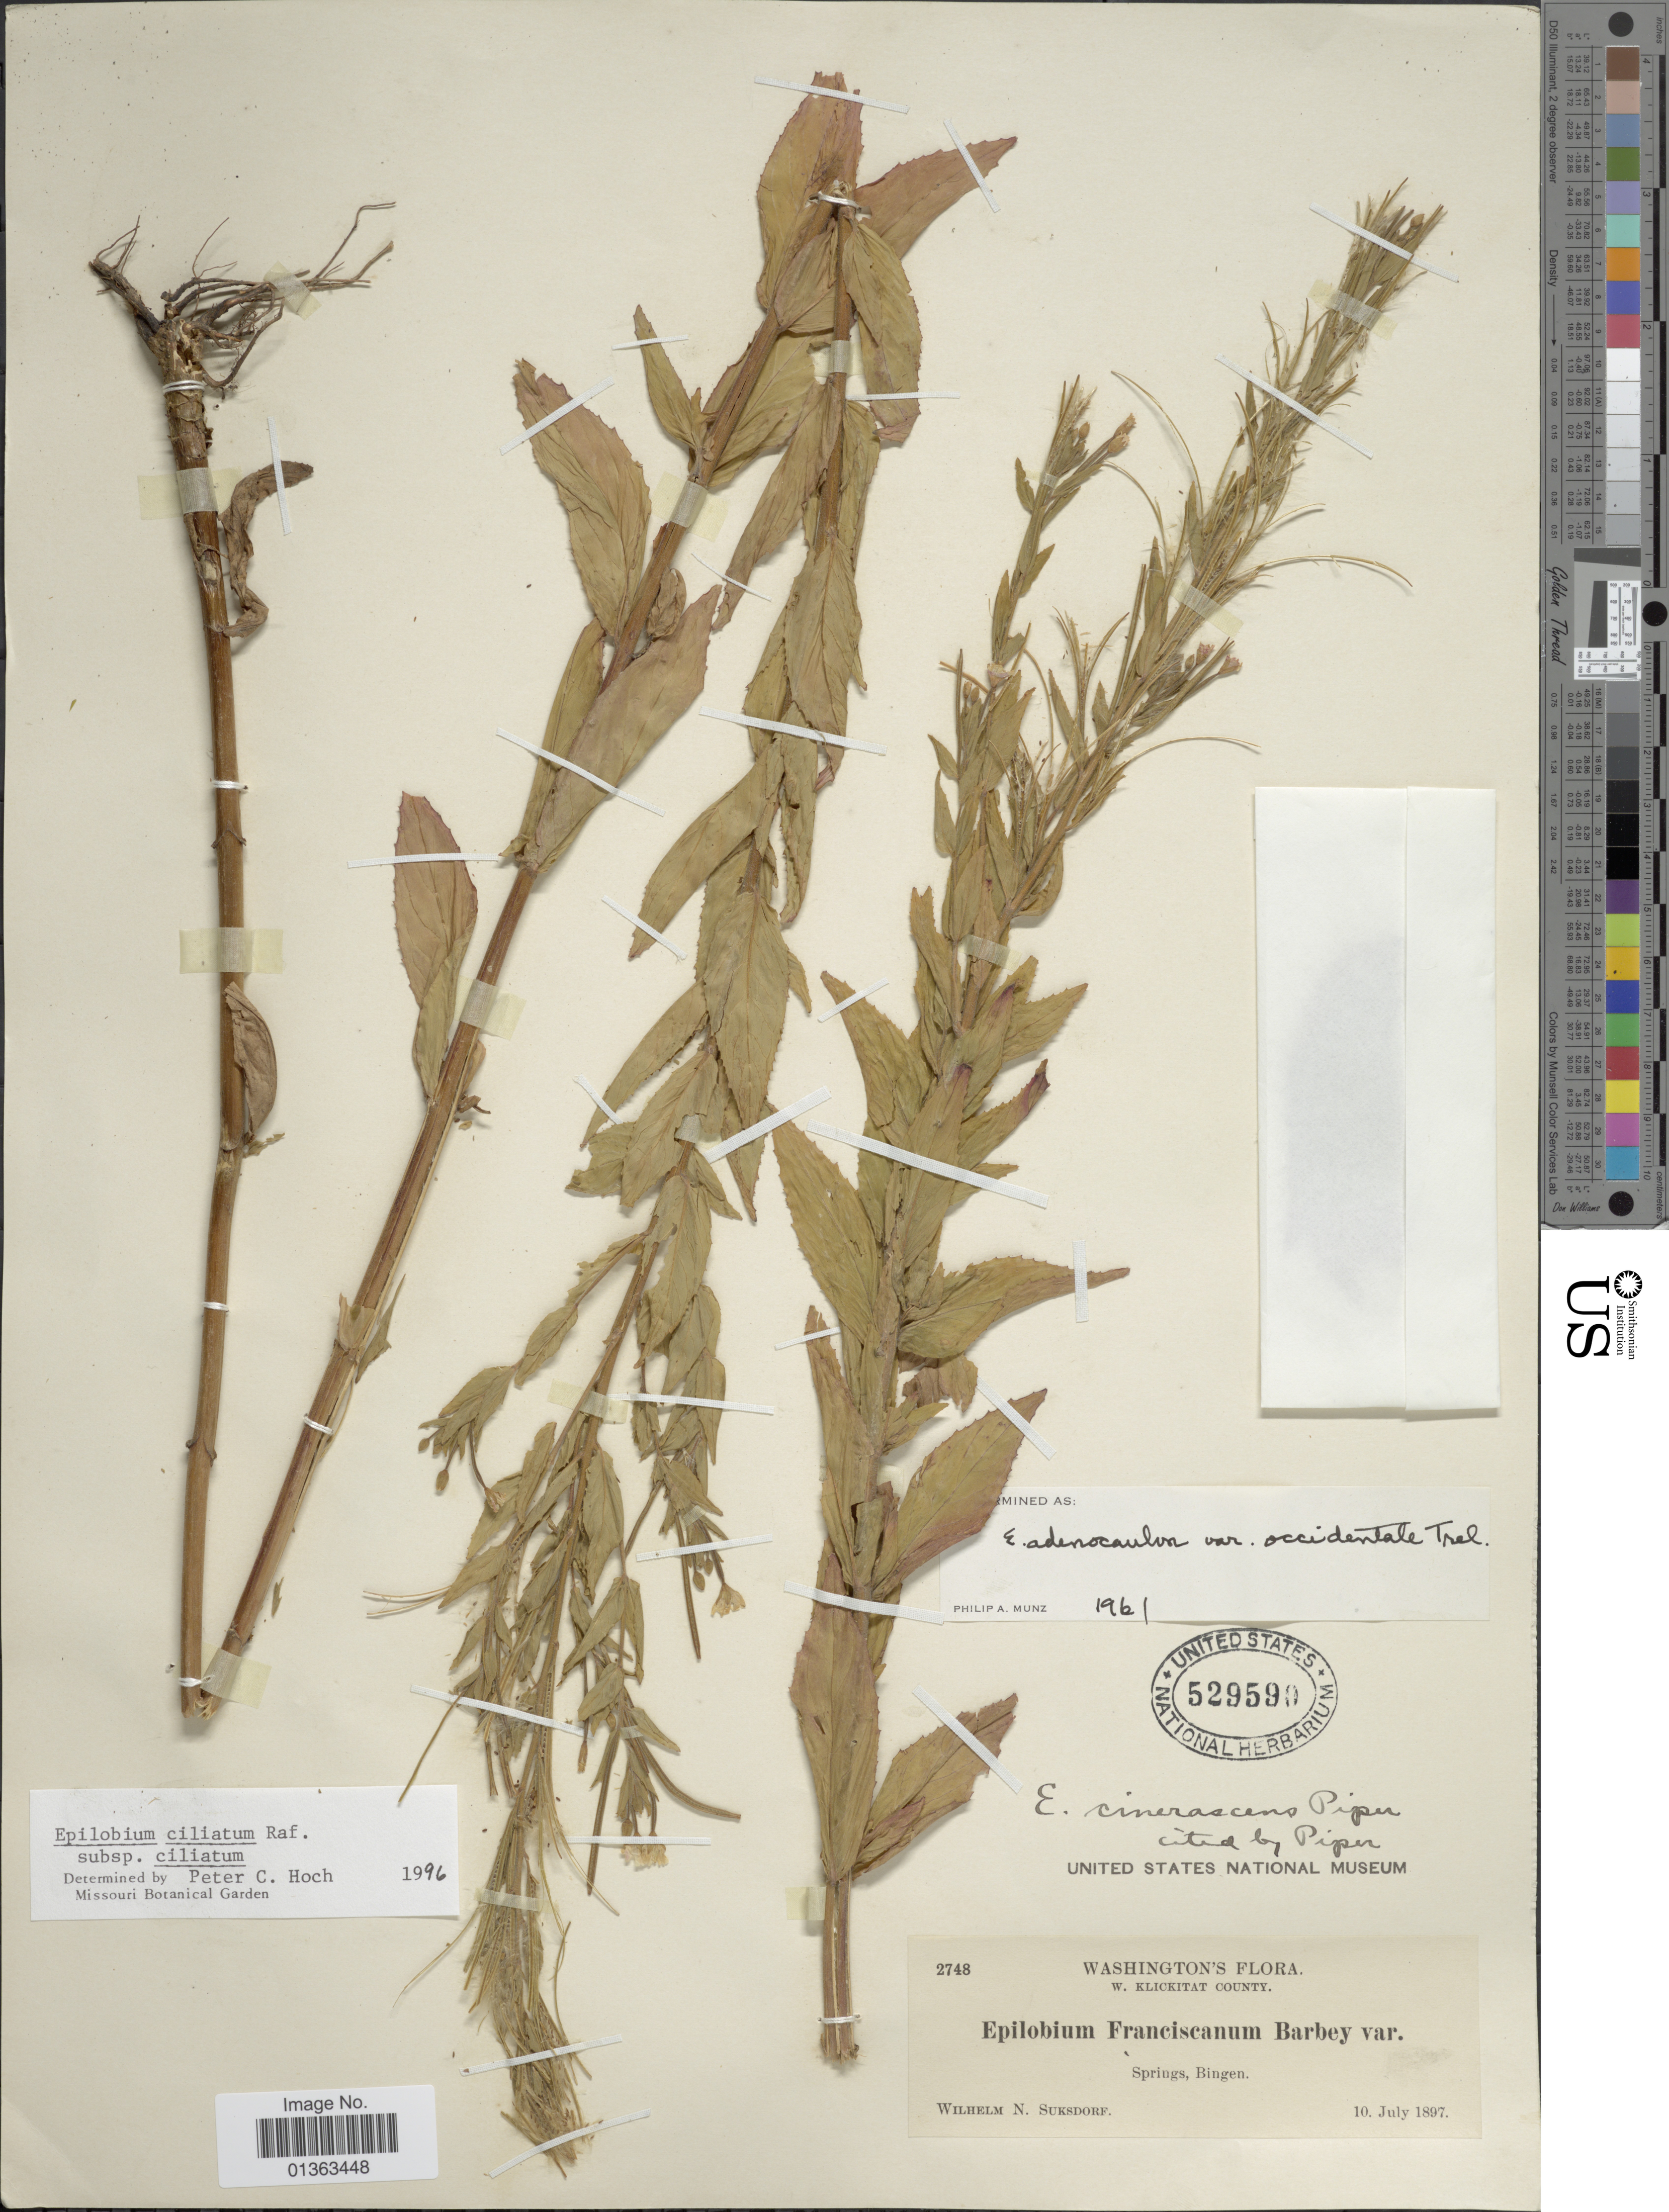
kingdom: Plantae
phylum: Tracheophyta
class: Magnoliopsida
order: Myrtales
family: Onagraceae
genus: Epilobium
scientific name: Epilobium ciliatum subsp. ciliatum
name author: Raf.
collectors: W. N. Suksdorf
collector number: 2748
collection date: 1897-07-10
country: United States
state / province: Washington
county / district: Klickitat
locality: W. Klickitat County. Springs, Bingen.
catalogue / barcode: US 529590